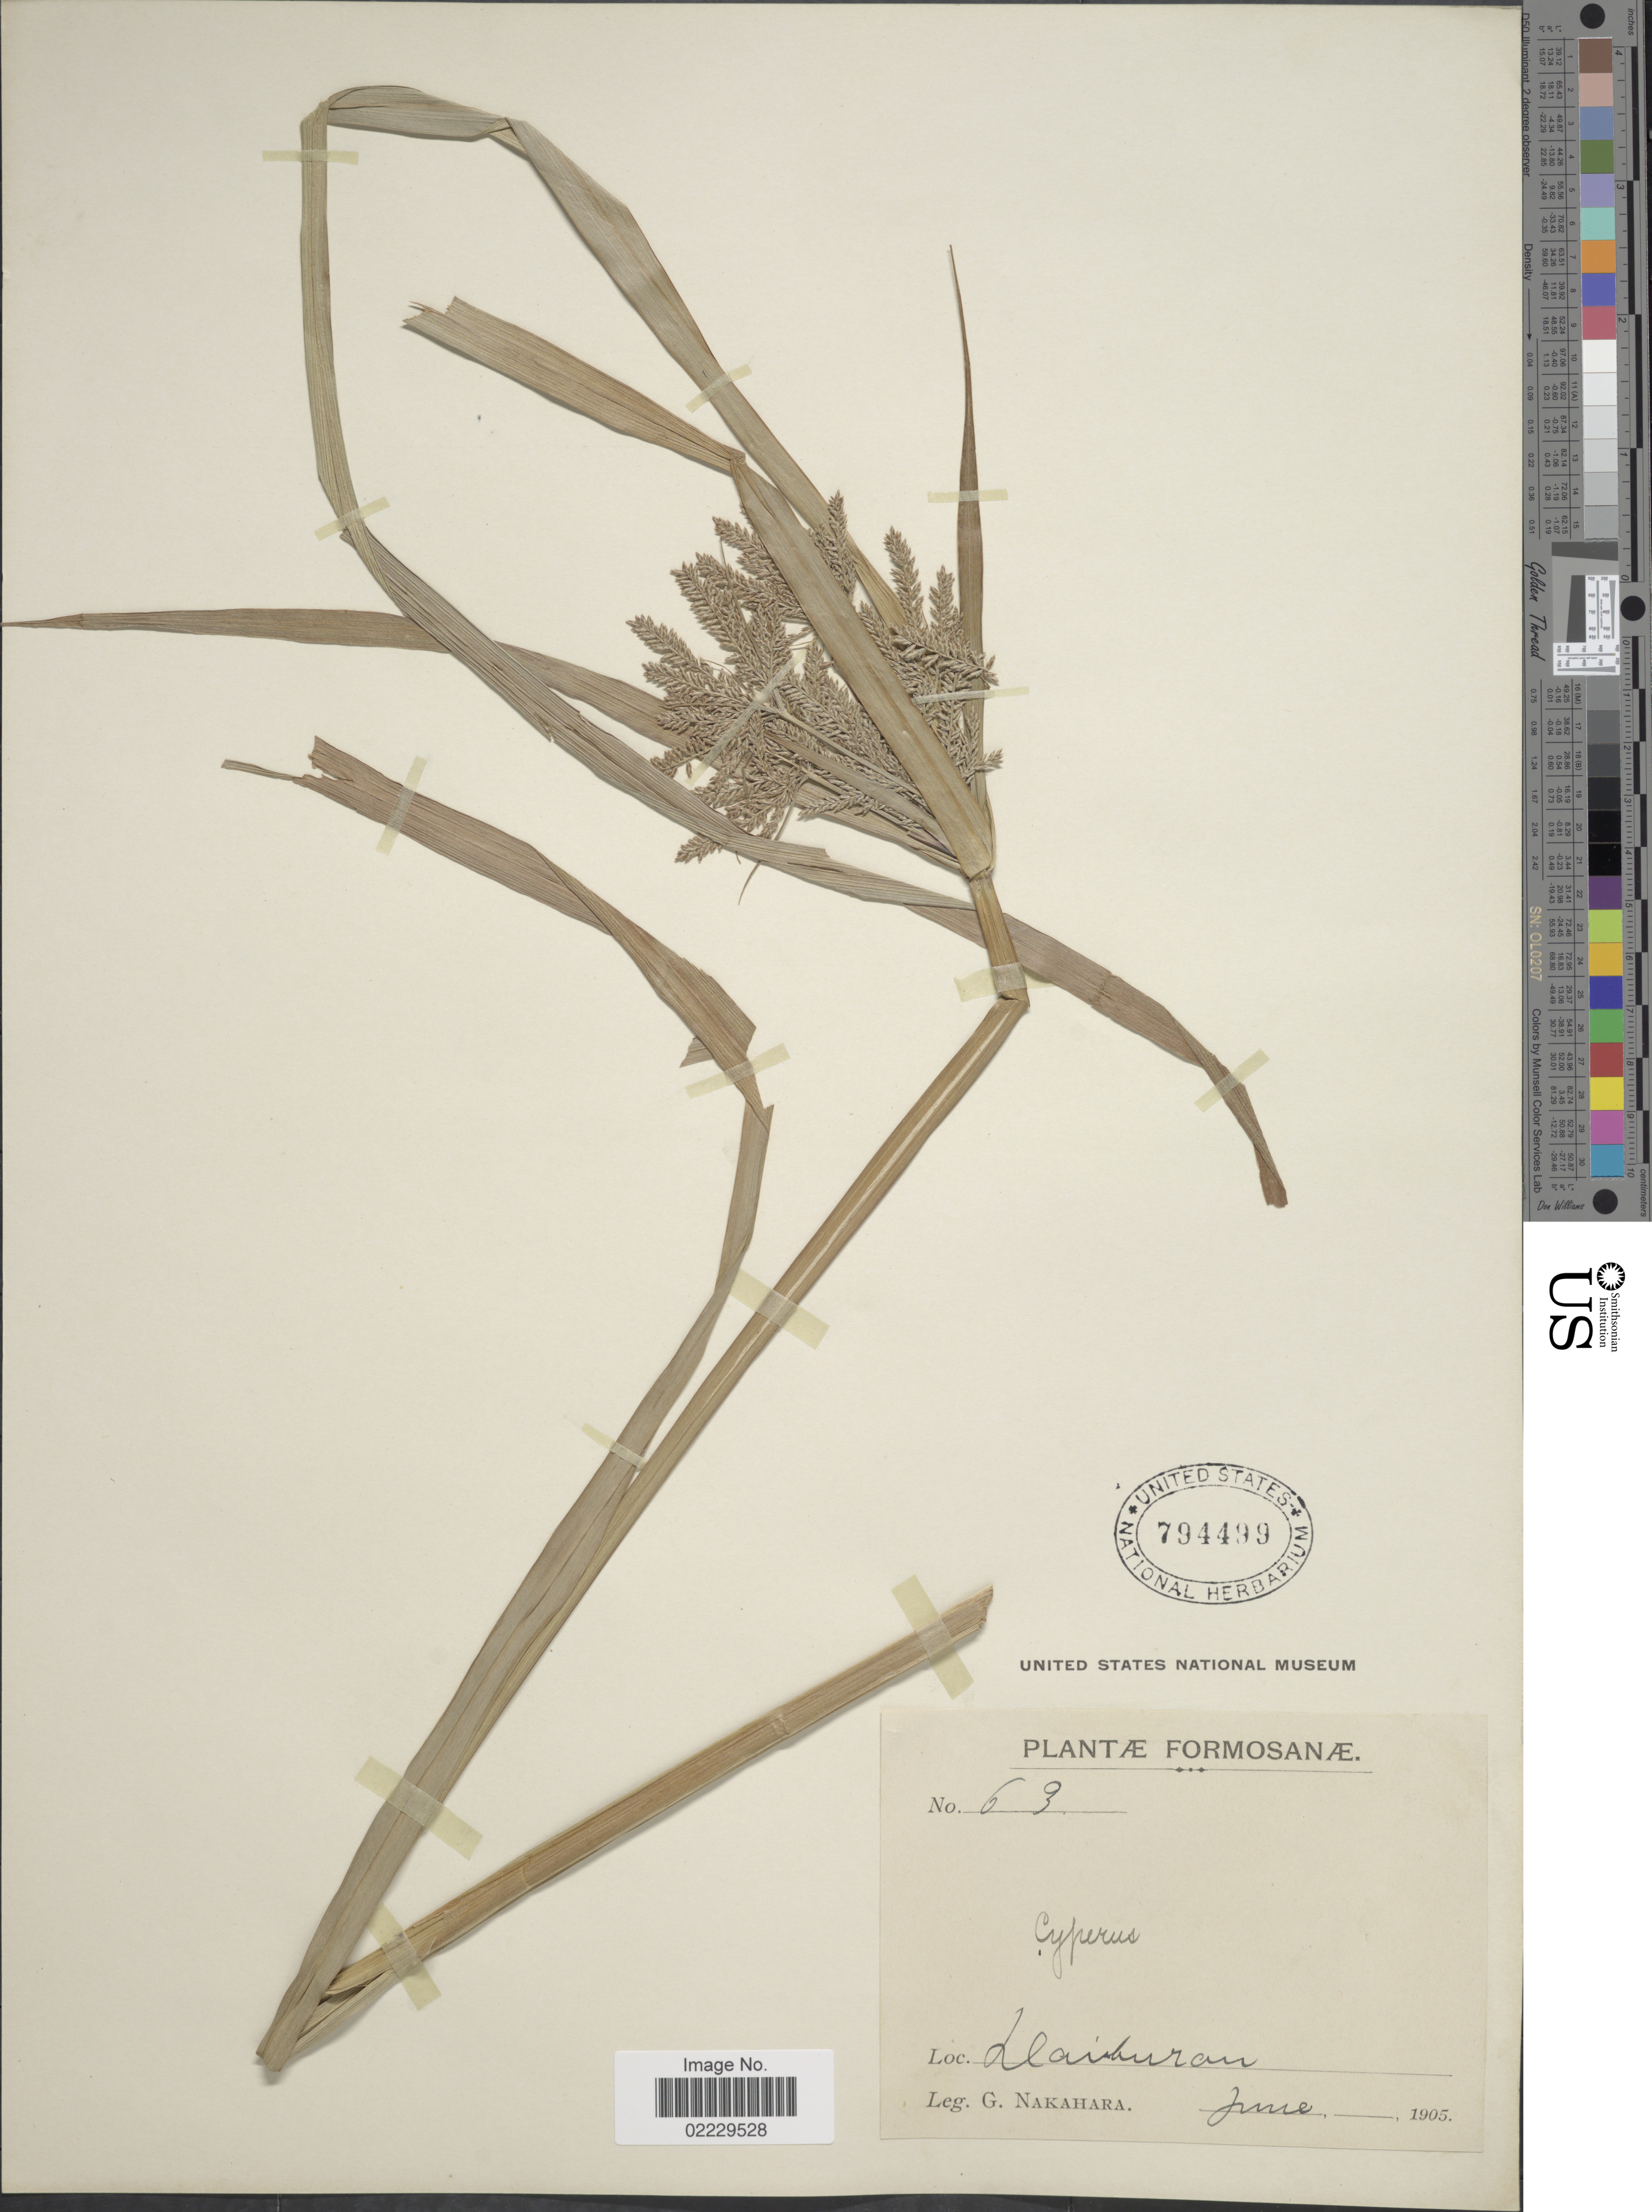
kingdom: Plantae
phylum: Tracheophyta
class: Liliopsida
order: Poales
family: Cyperaceae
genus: Cyperus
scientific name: Cyperus digitatus var. oatesii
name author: (C.B. Clarke) Kük.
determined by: Strong, Mark T., (BOT), Smithsonian Institution - National Museum of Natural History (UNITED STATES)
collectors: G. Nakahara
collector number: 63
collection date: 1905-06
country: Taiwan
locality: Formosanae, Daiburan [interpreted]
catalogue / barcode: US 794499